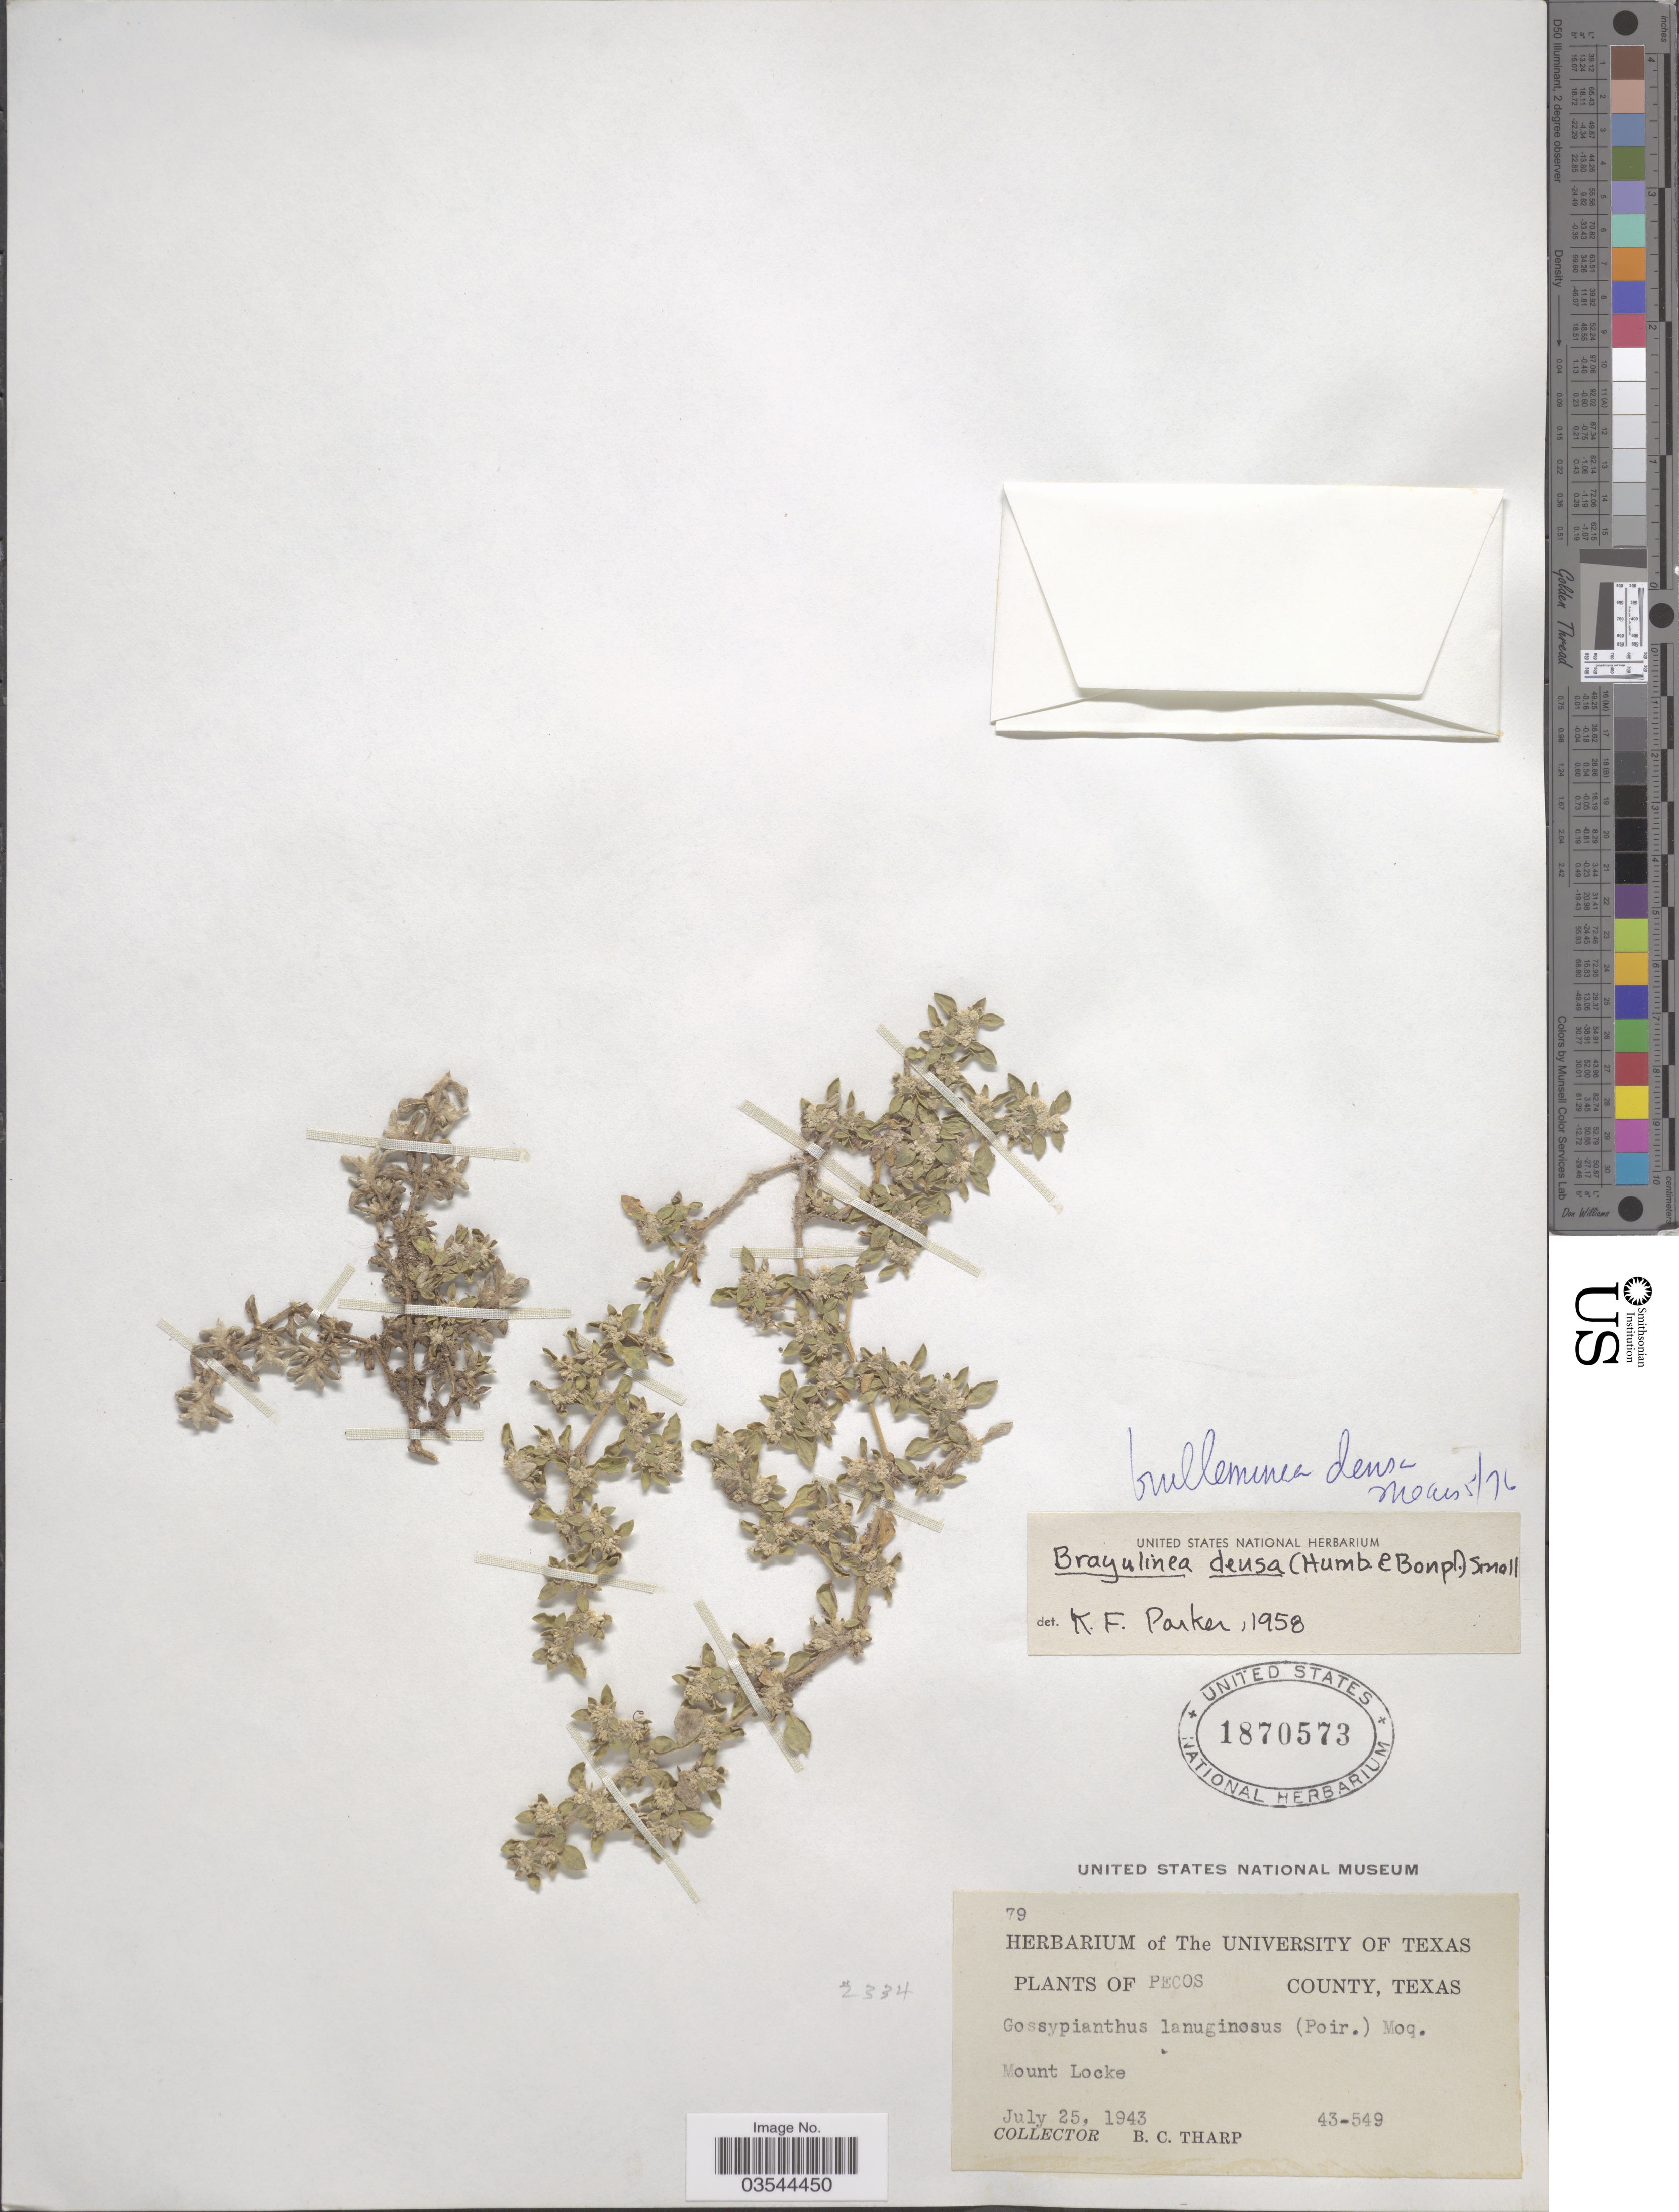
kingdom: Plantae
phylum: Tracheophyta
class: Magnoliopsida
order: Caryophyllales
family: Amaranthaceae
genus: Guilleminea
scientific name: Guilleminea densa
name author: (Humb. & Bonpl. ex Schult.) Moq.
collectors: B. C. Tharp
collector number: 43-549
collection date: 1943-07-25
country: United States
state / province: Texas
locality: Pecos County. Mount Locke.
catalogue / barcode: US 1870573